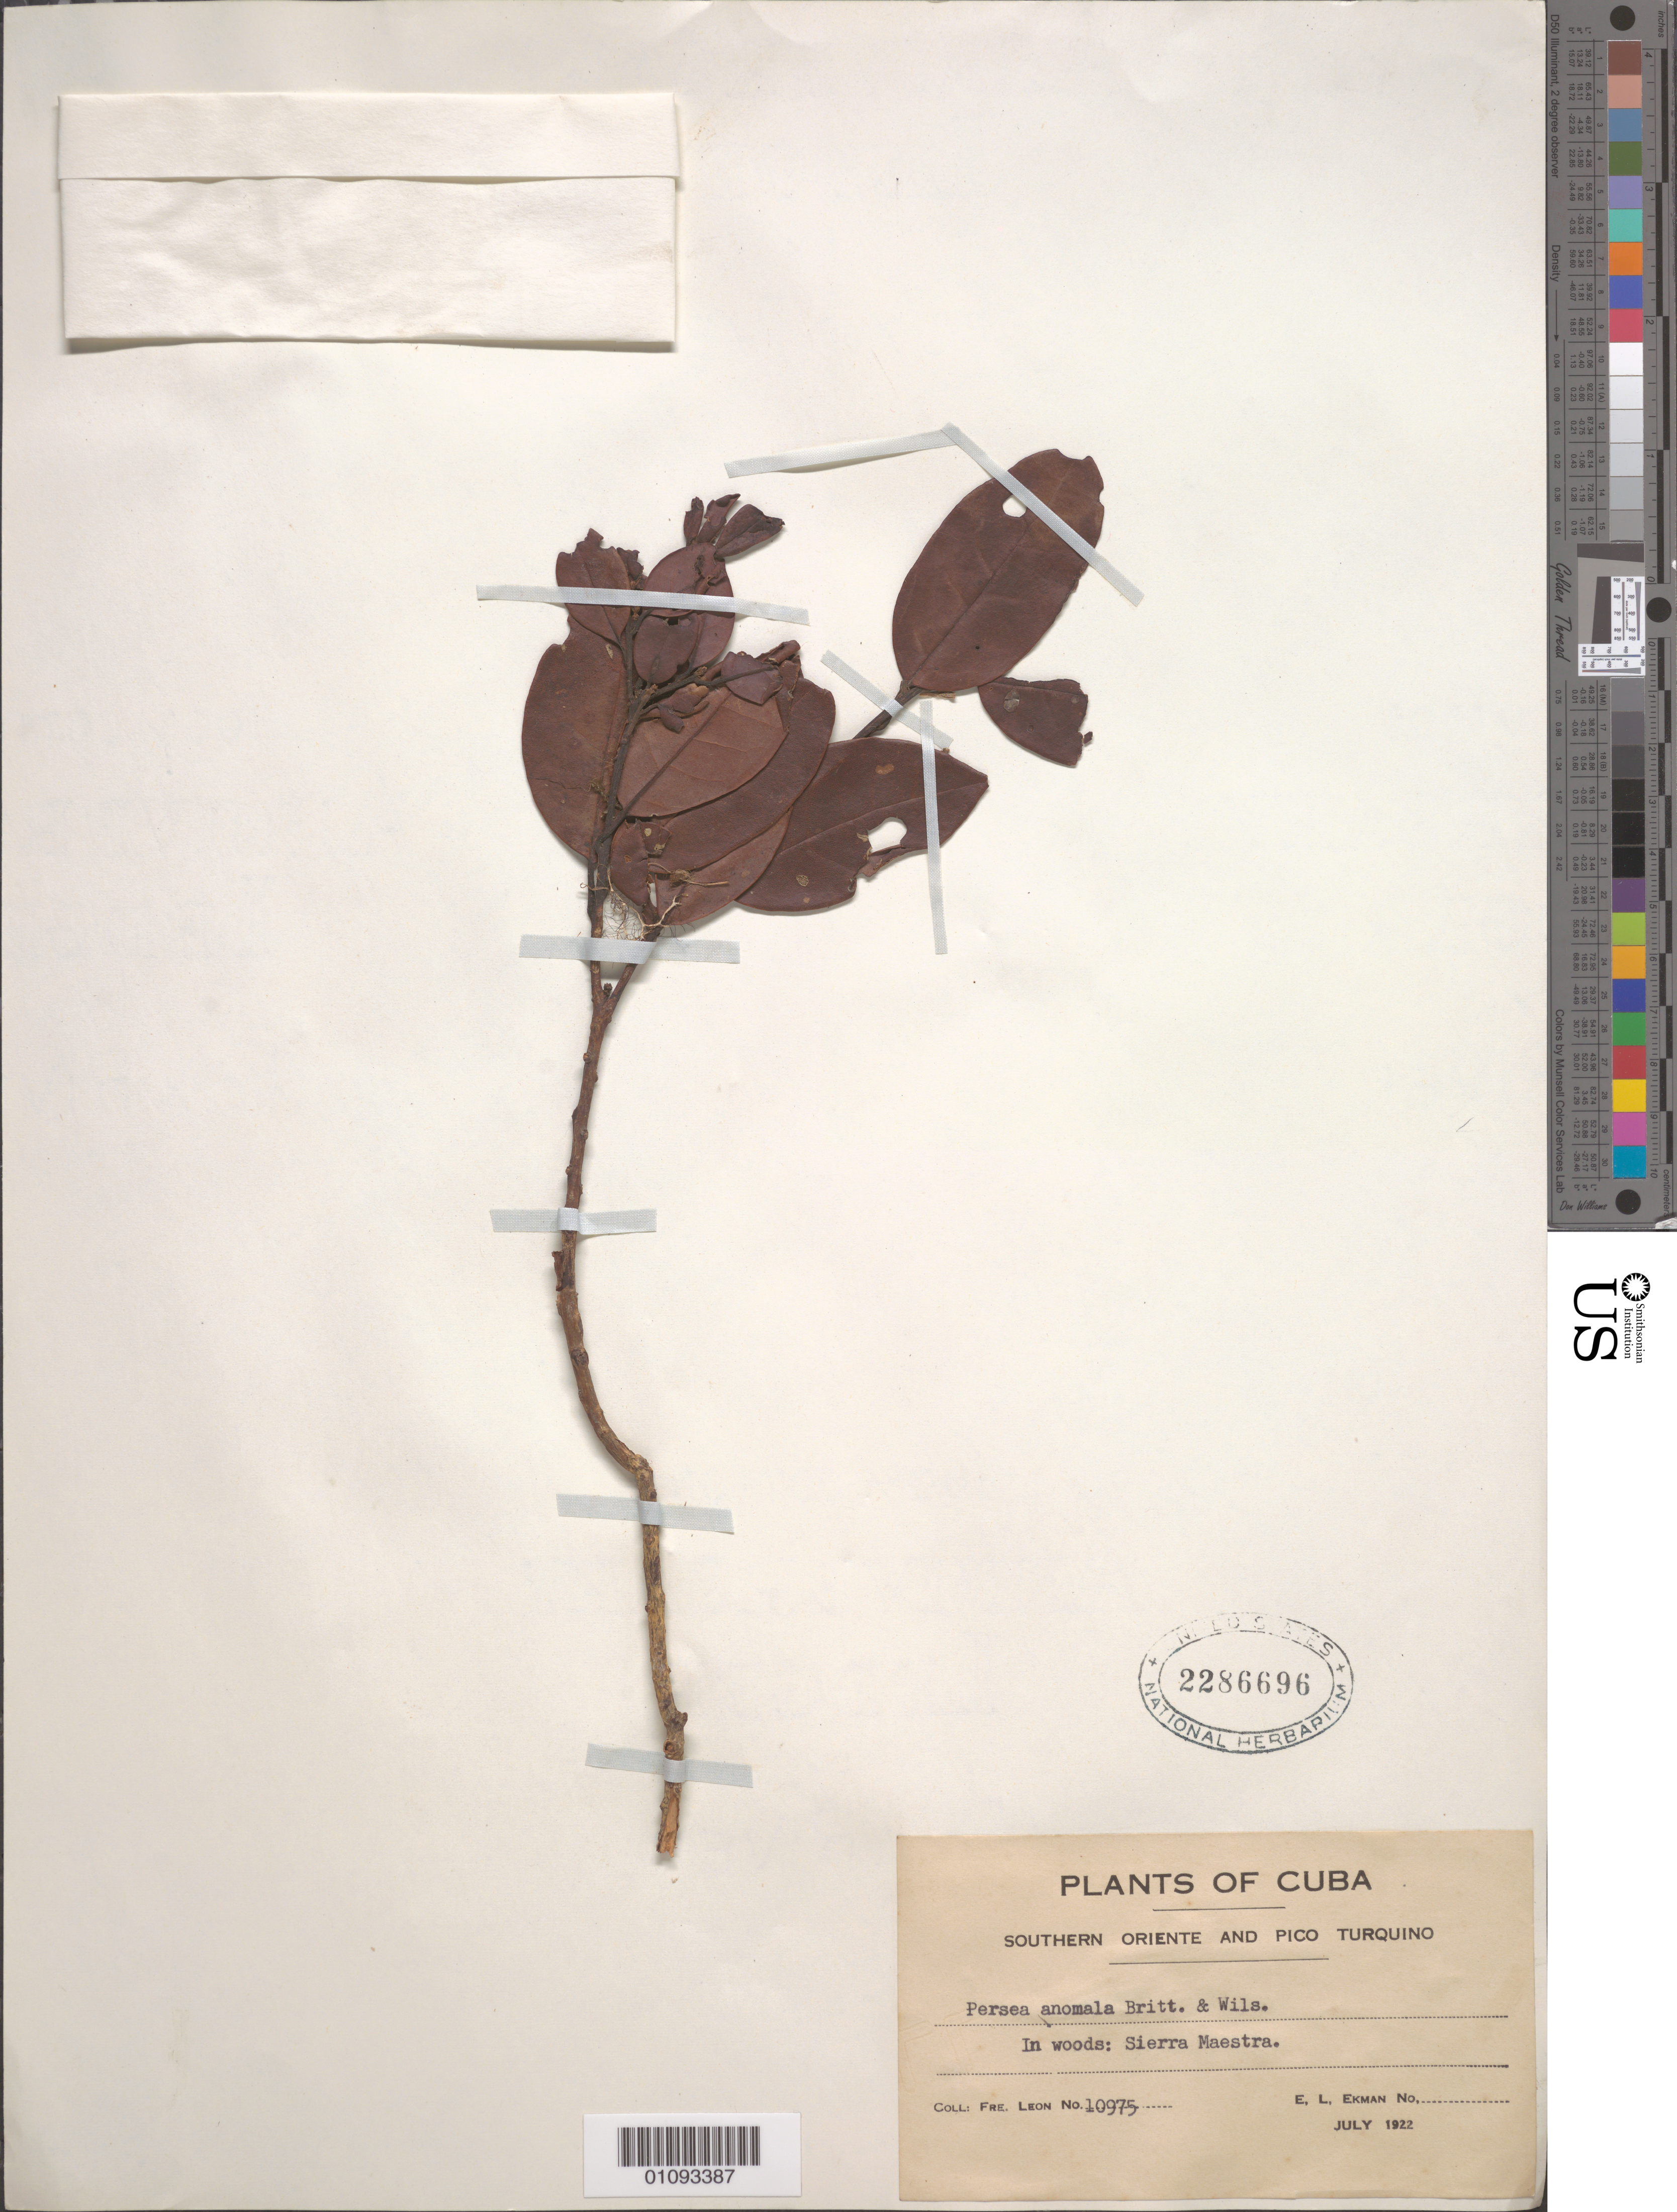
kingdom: Plantae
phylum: Tracheophyta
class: Magnoliopsida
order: Laurales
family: Lauraceae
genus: Persea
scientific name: Persea anomala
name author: Britton & P. Wilson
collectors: -. León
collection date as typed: Jul 1922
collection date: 1922-07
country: Cuba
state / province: Oriente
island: Cuba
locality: Sierra Maestra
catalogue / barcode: US 2286696